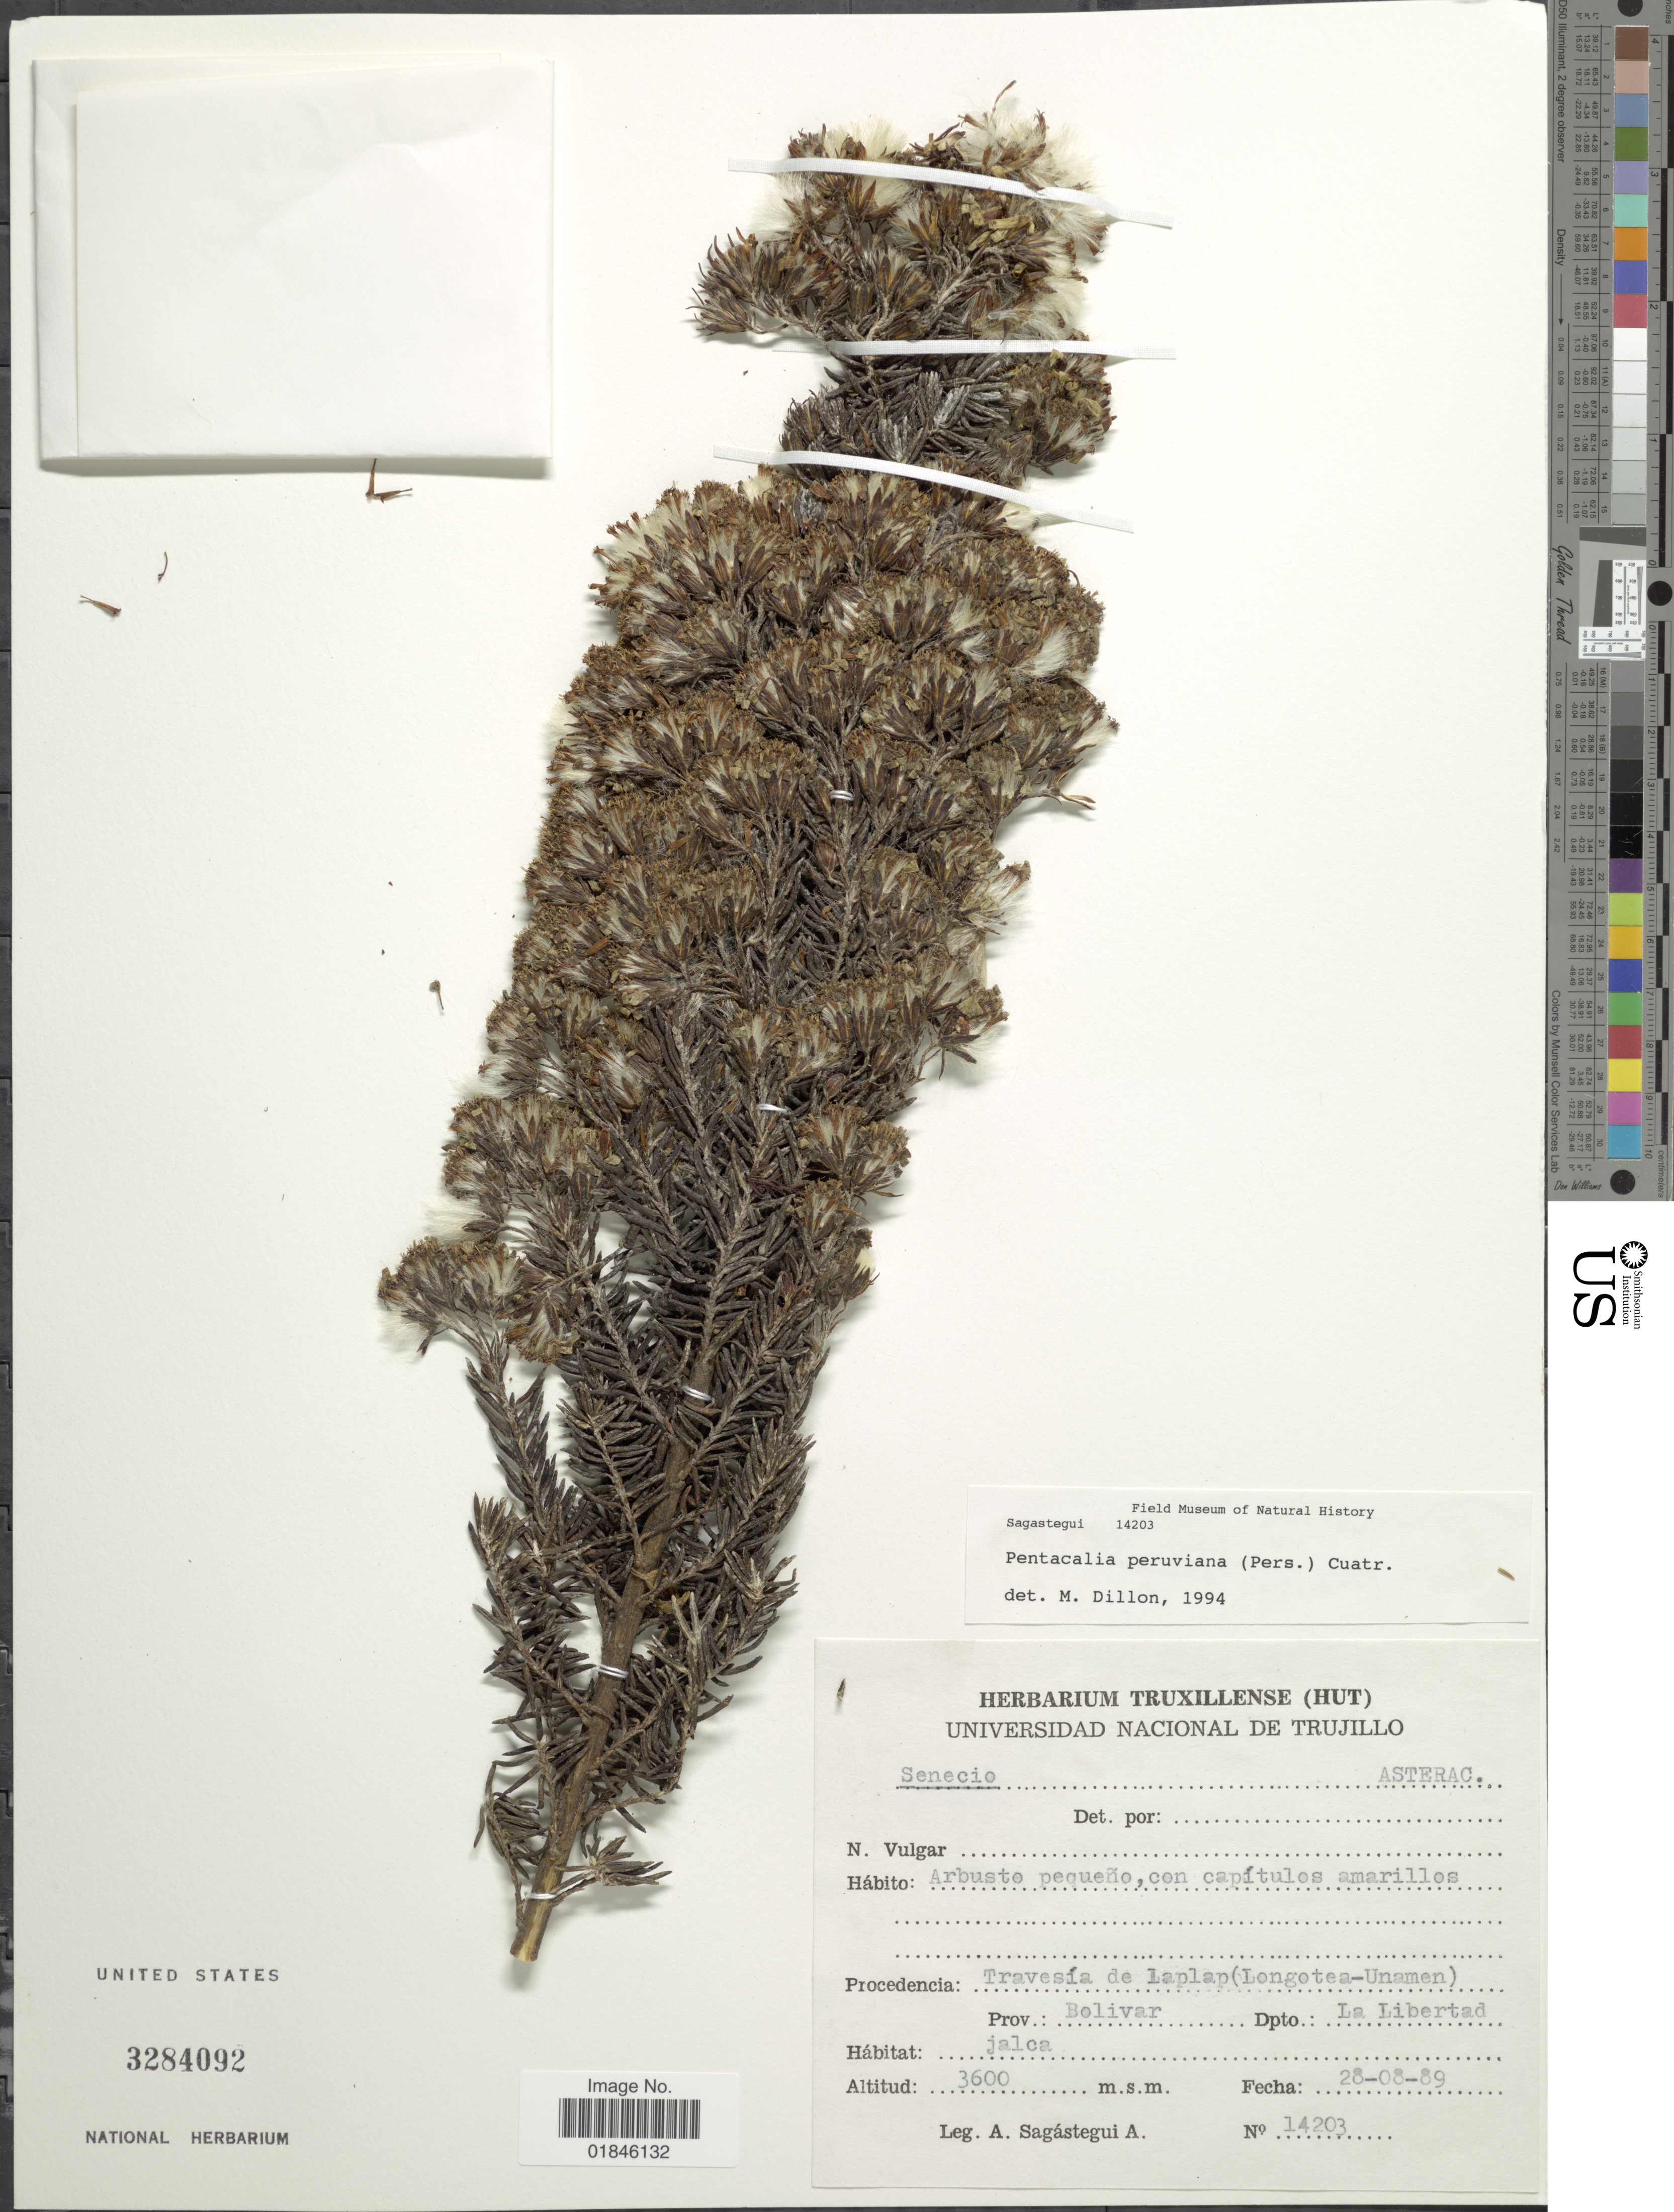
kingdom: Plantae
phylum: Tracheophyta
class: Magnoliopsida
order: Asterales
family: Asteraceae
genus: Pentacalia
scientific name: Pentacalia peruviana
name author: (Pers.) Cuatrec.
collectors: A. Sagástegui A.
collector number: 14203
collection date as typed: Transcribed d/m/y: 28/8/89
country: Peru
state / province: La Libertad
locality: Procedencia Travesia de Laplap (Longotea-Unamen), Prov.: Bolivar. Dpto.: La Libertad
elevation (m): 3600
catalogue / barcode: US 3284092